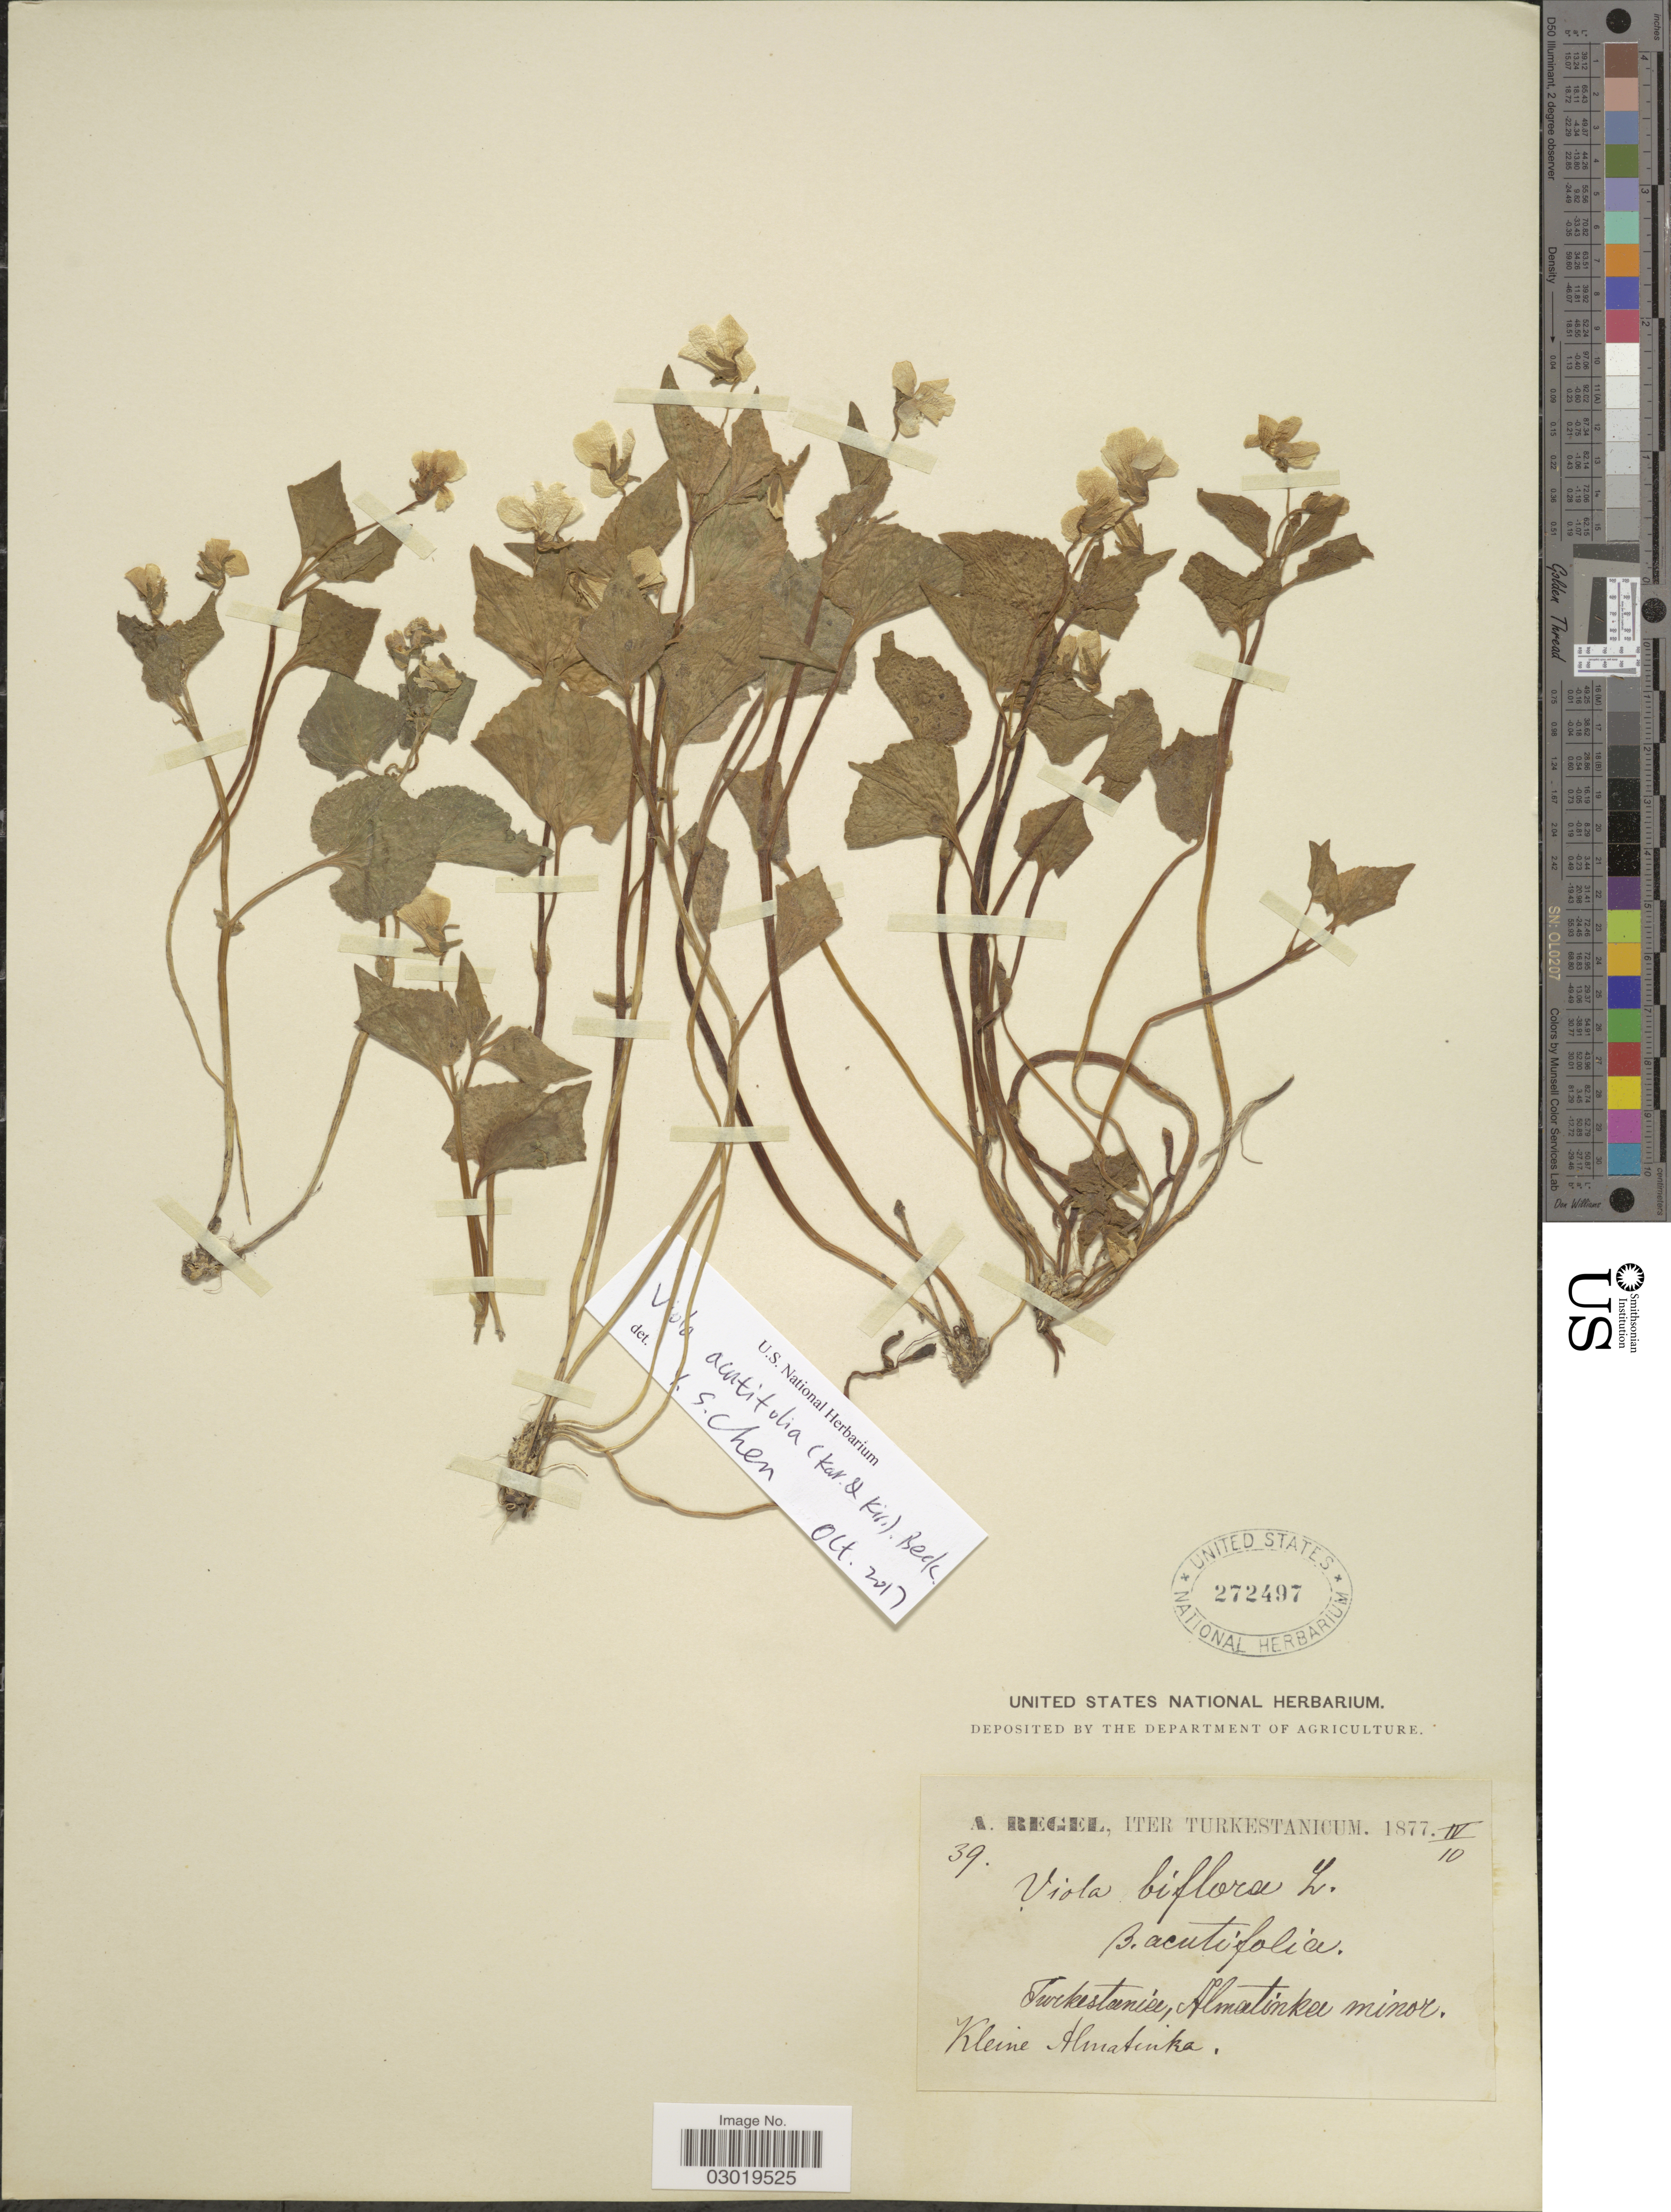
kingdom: Plantae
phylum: Tracheophyta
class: Magnoliopsida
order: Malpighiales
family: Violaceae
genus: Viola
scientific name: Viola biflora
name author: L.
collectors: A. Regel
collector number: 39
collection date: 1877-04-10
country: Kazakhstan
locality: Turkestania, Almatinka minor. Kleine Almatinka.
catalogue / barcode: US 272497